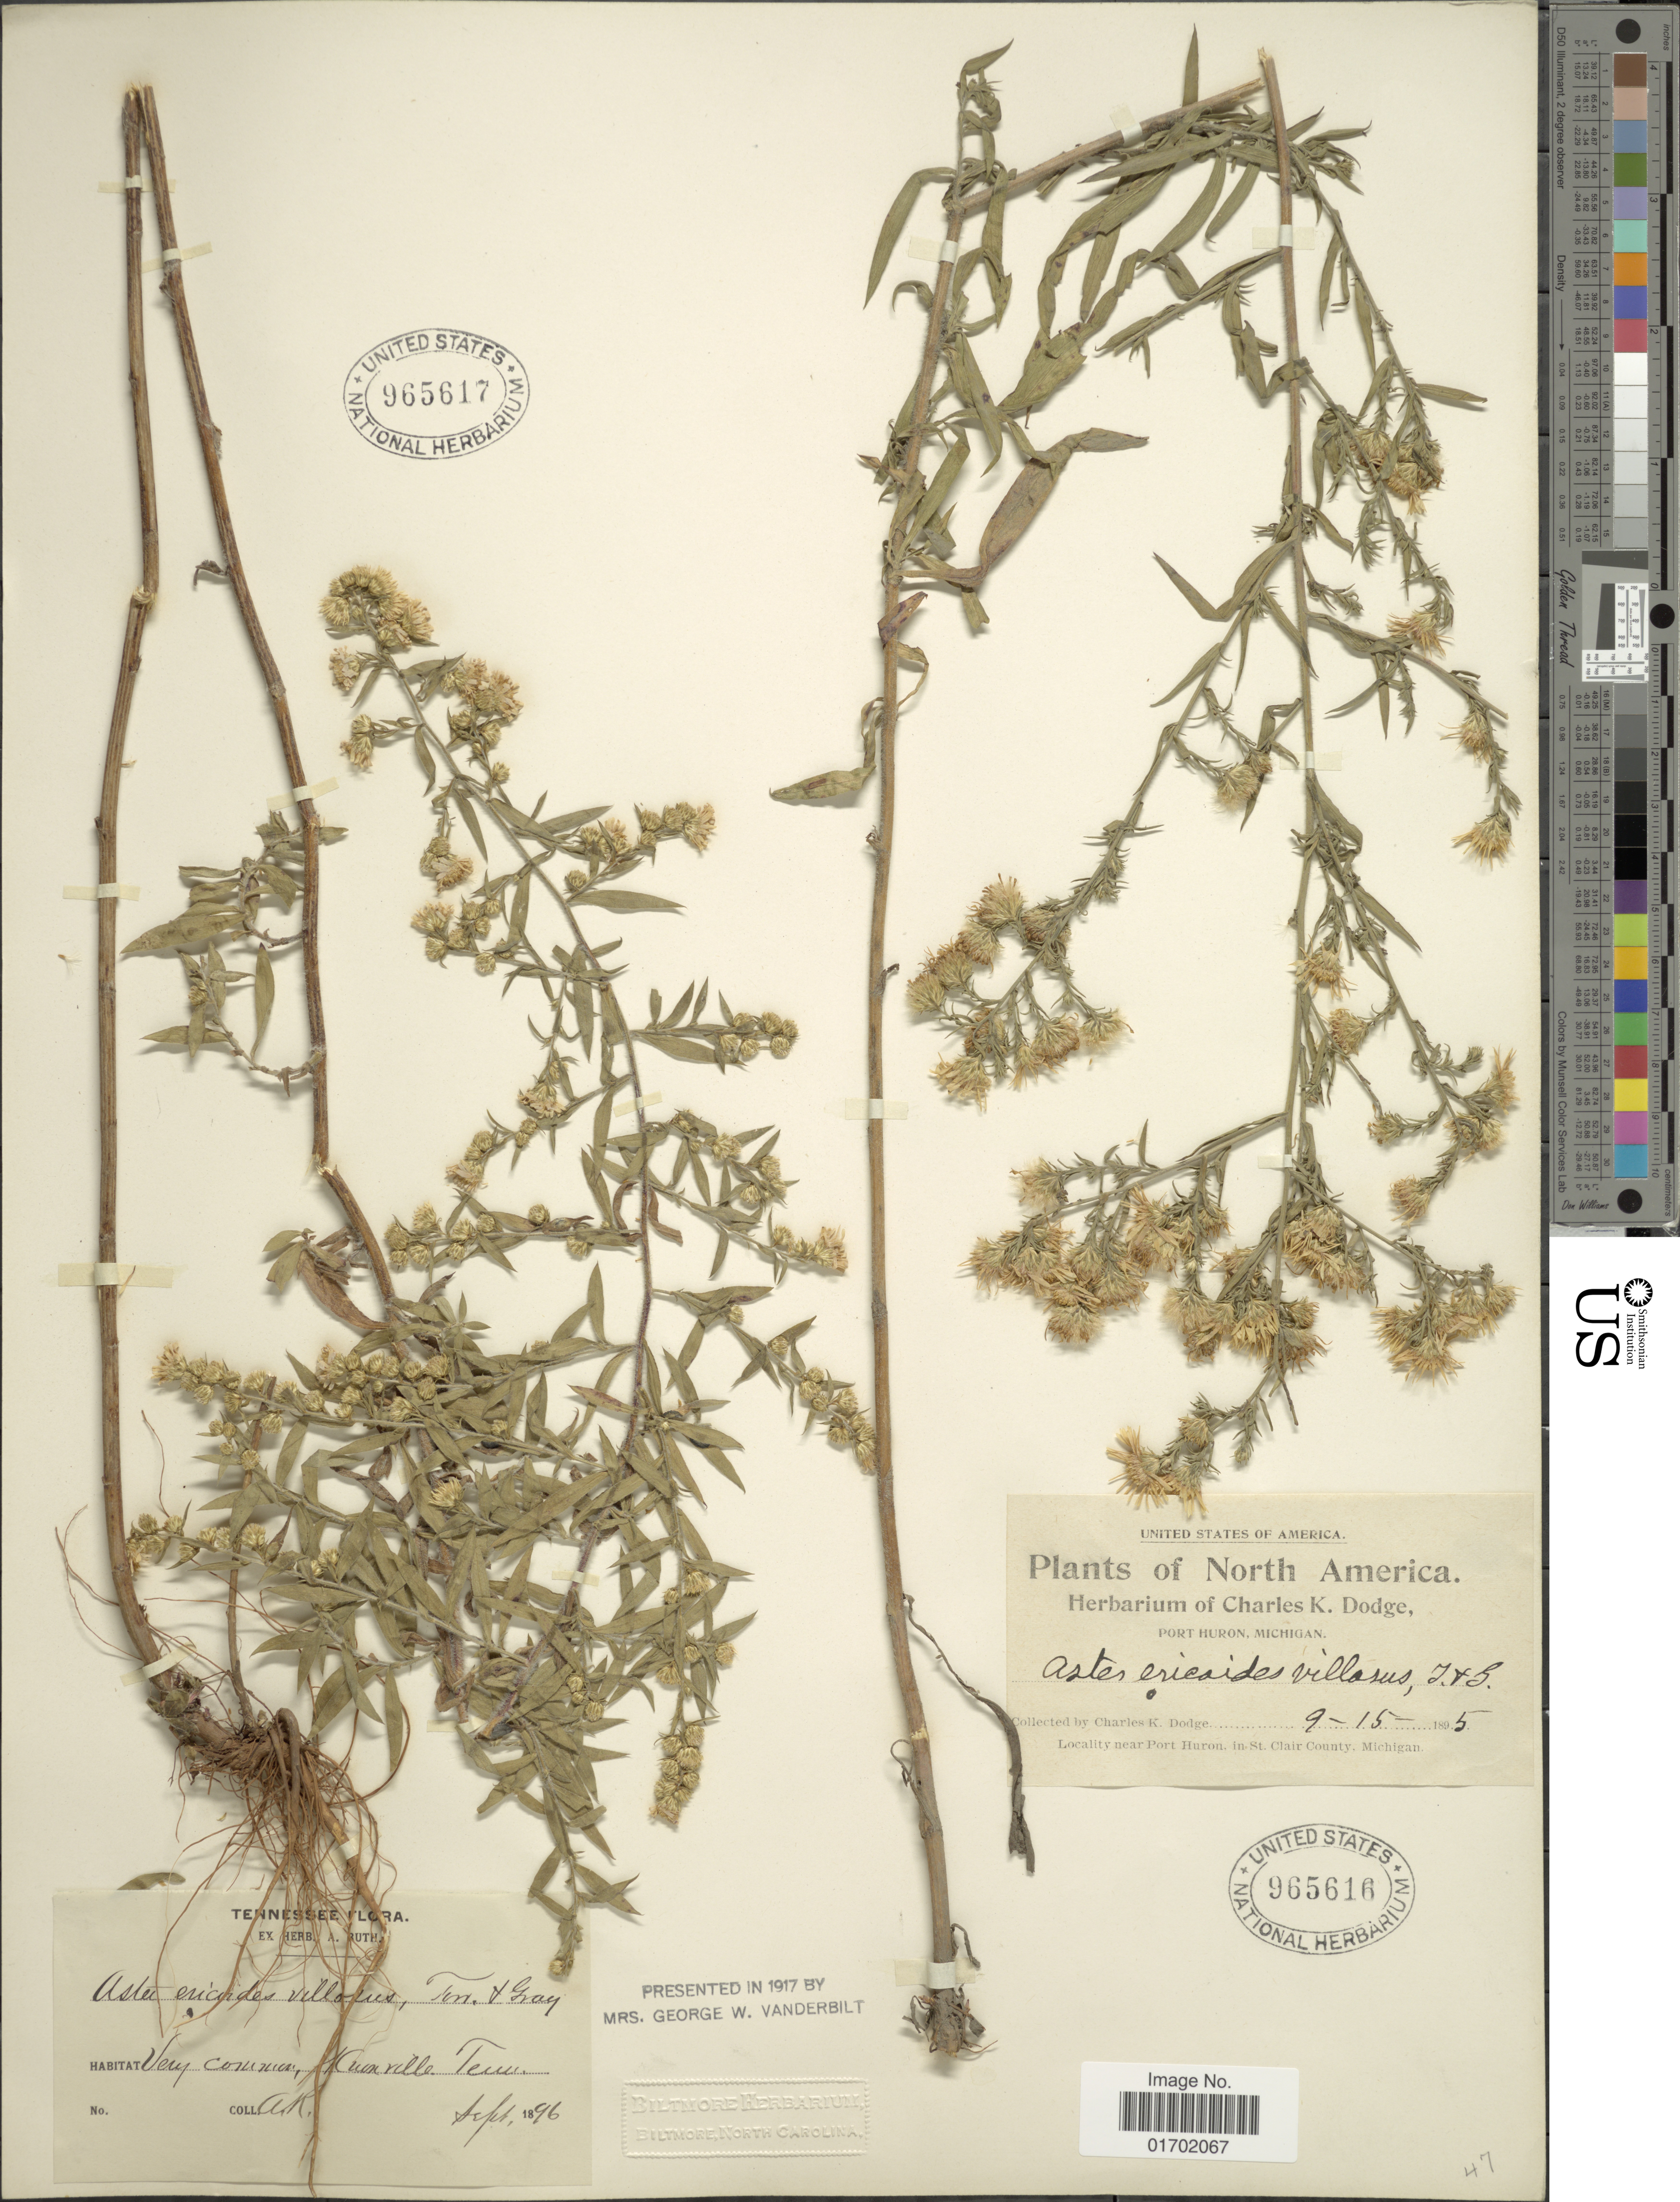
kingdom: Plantae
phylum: Tracheophyta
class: Magnoliopsida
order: Asterales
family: Asteraceae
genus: Symphyotrichum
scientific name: Symphyotrichum pilosum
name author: (Willd.) G.L. Nesom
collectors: A. Ruth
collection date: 1896-09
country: United States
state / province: Tennessee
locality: Knoxville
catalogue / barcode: US 965617